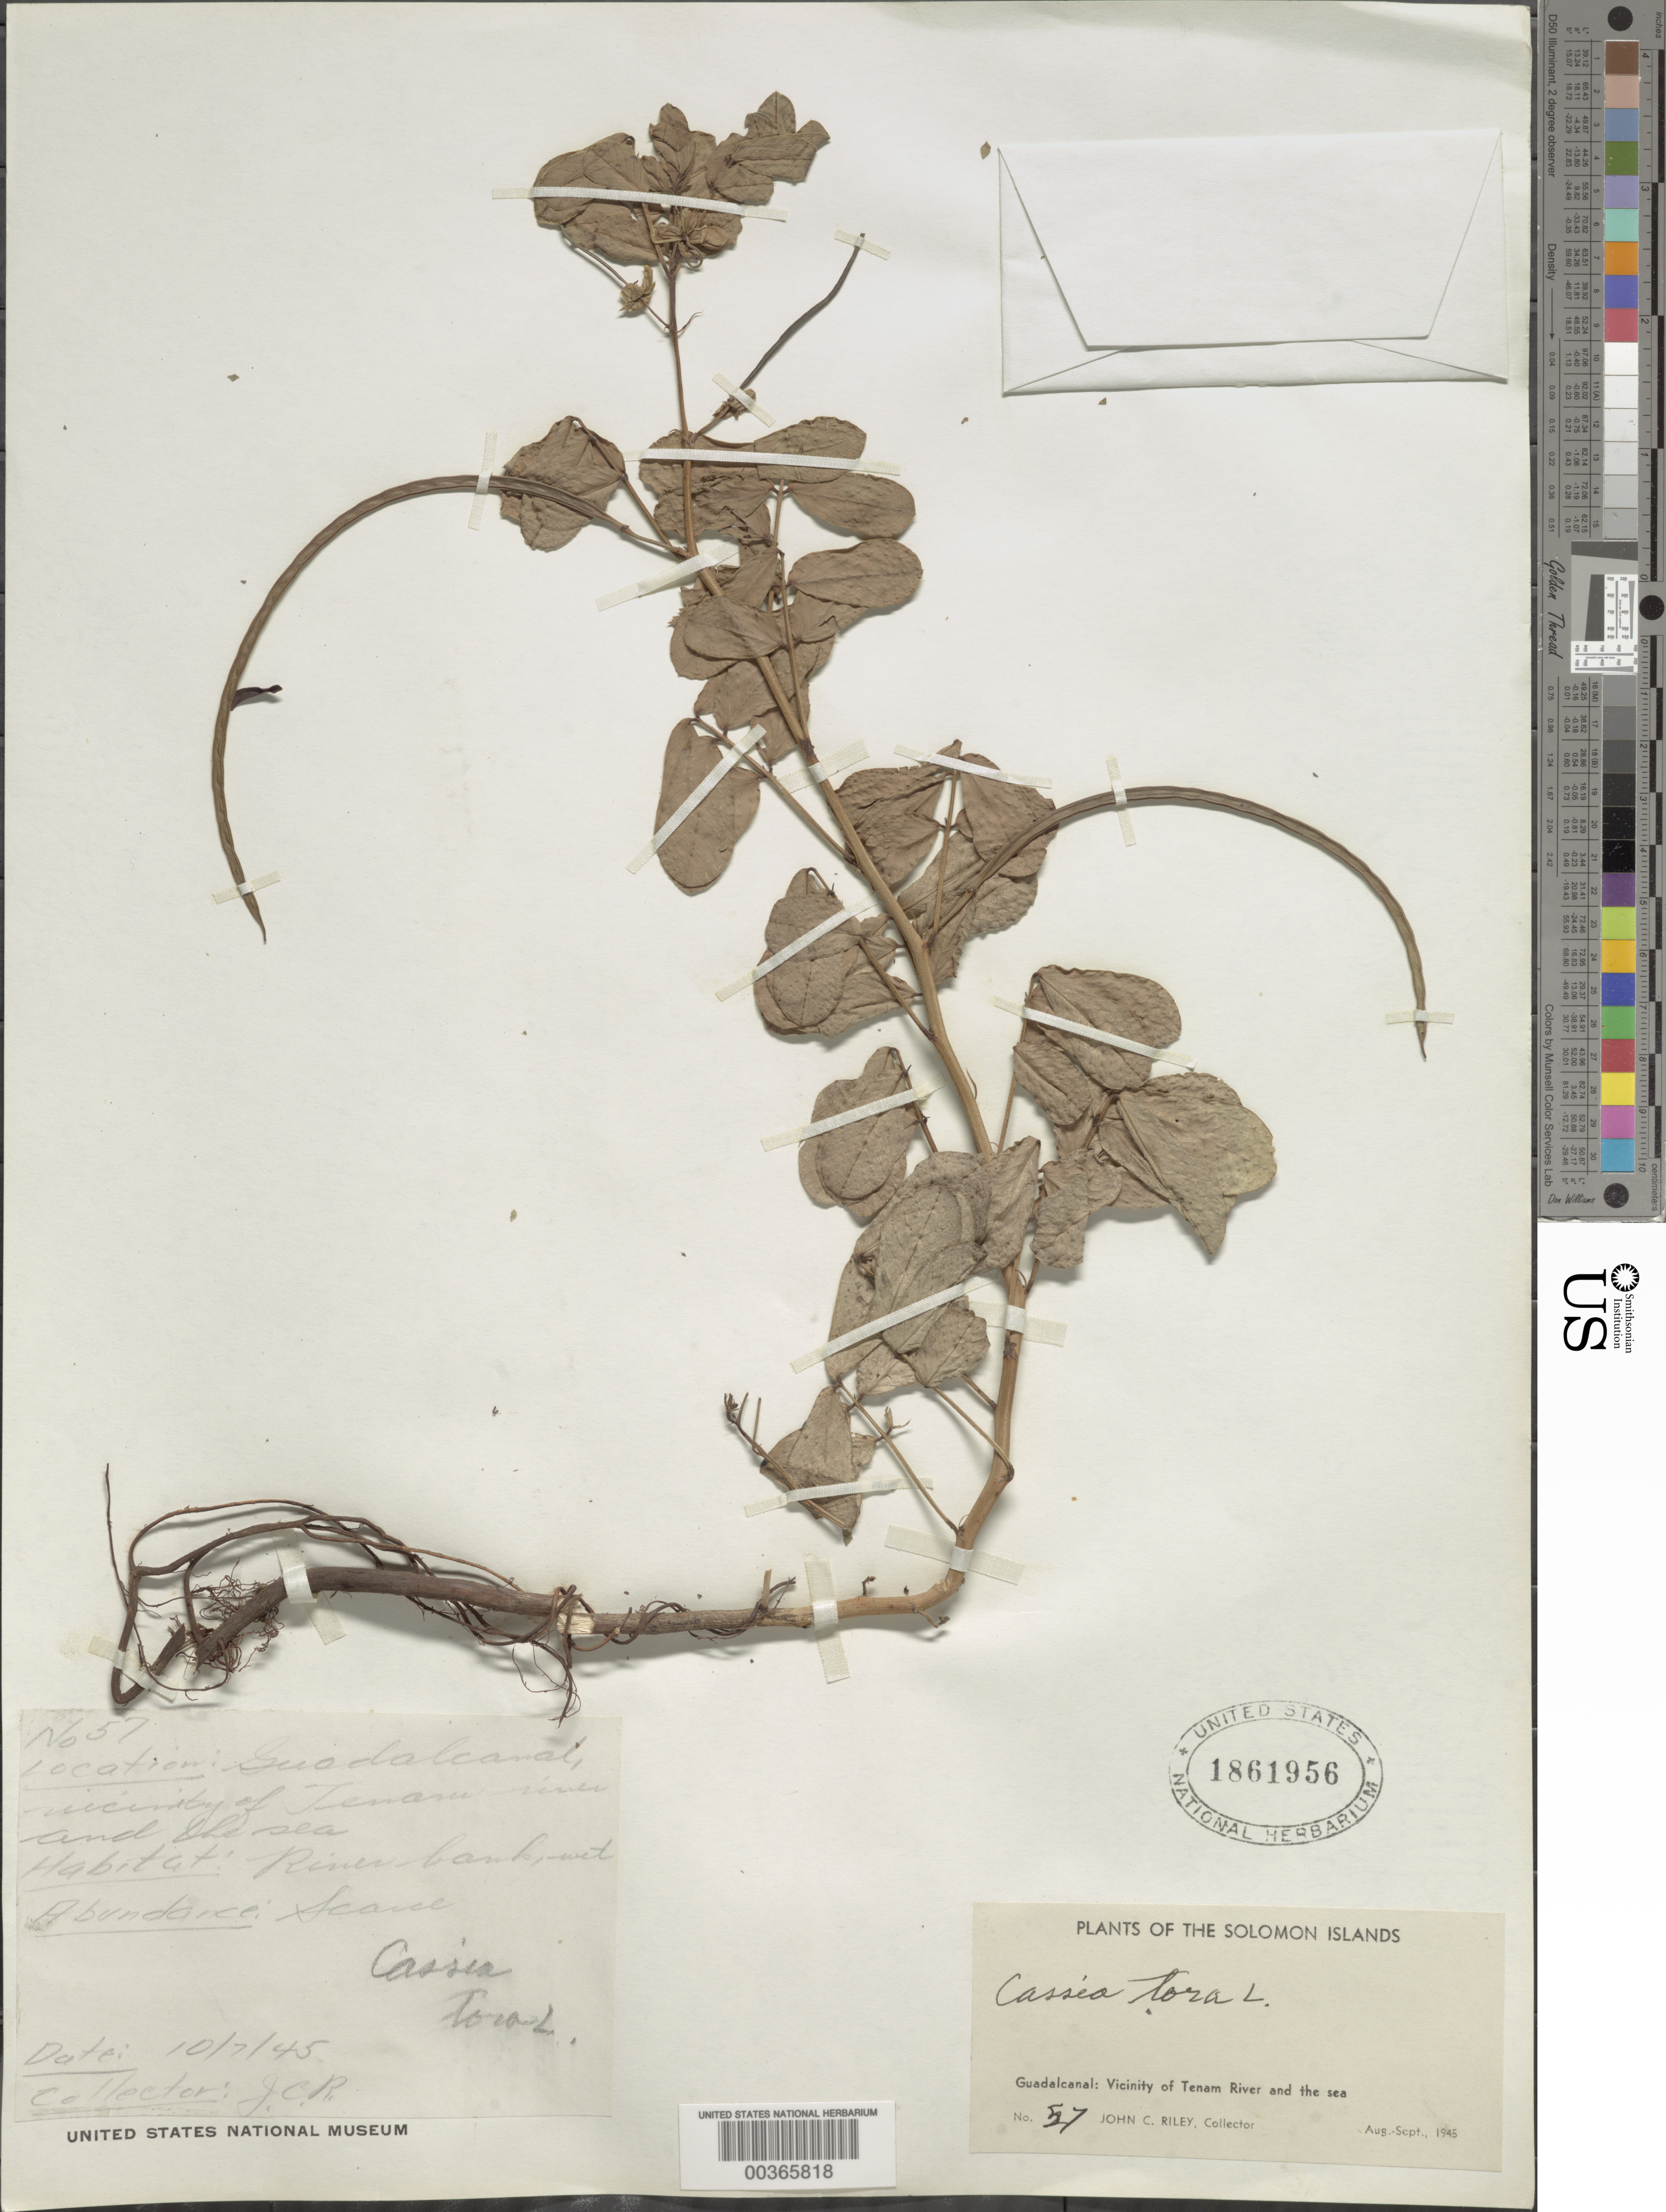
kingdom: Plantae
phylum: Tracheophyta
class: Magnoliopsida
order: Fabales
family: Fabaceae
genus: Senna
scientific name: Senna tora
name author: (L.) Roxb.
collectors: J. C. Riley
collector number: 57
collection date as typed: Aug 1945 to -- Sep 1945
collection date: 1945-08/1945-09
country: Solomon Islands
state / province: Guadalcanal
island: Guadalcanal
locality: Vicinity of tenam river and the sea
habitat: River bank; wet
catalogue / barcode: US 1861956